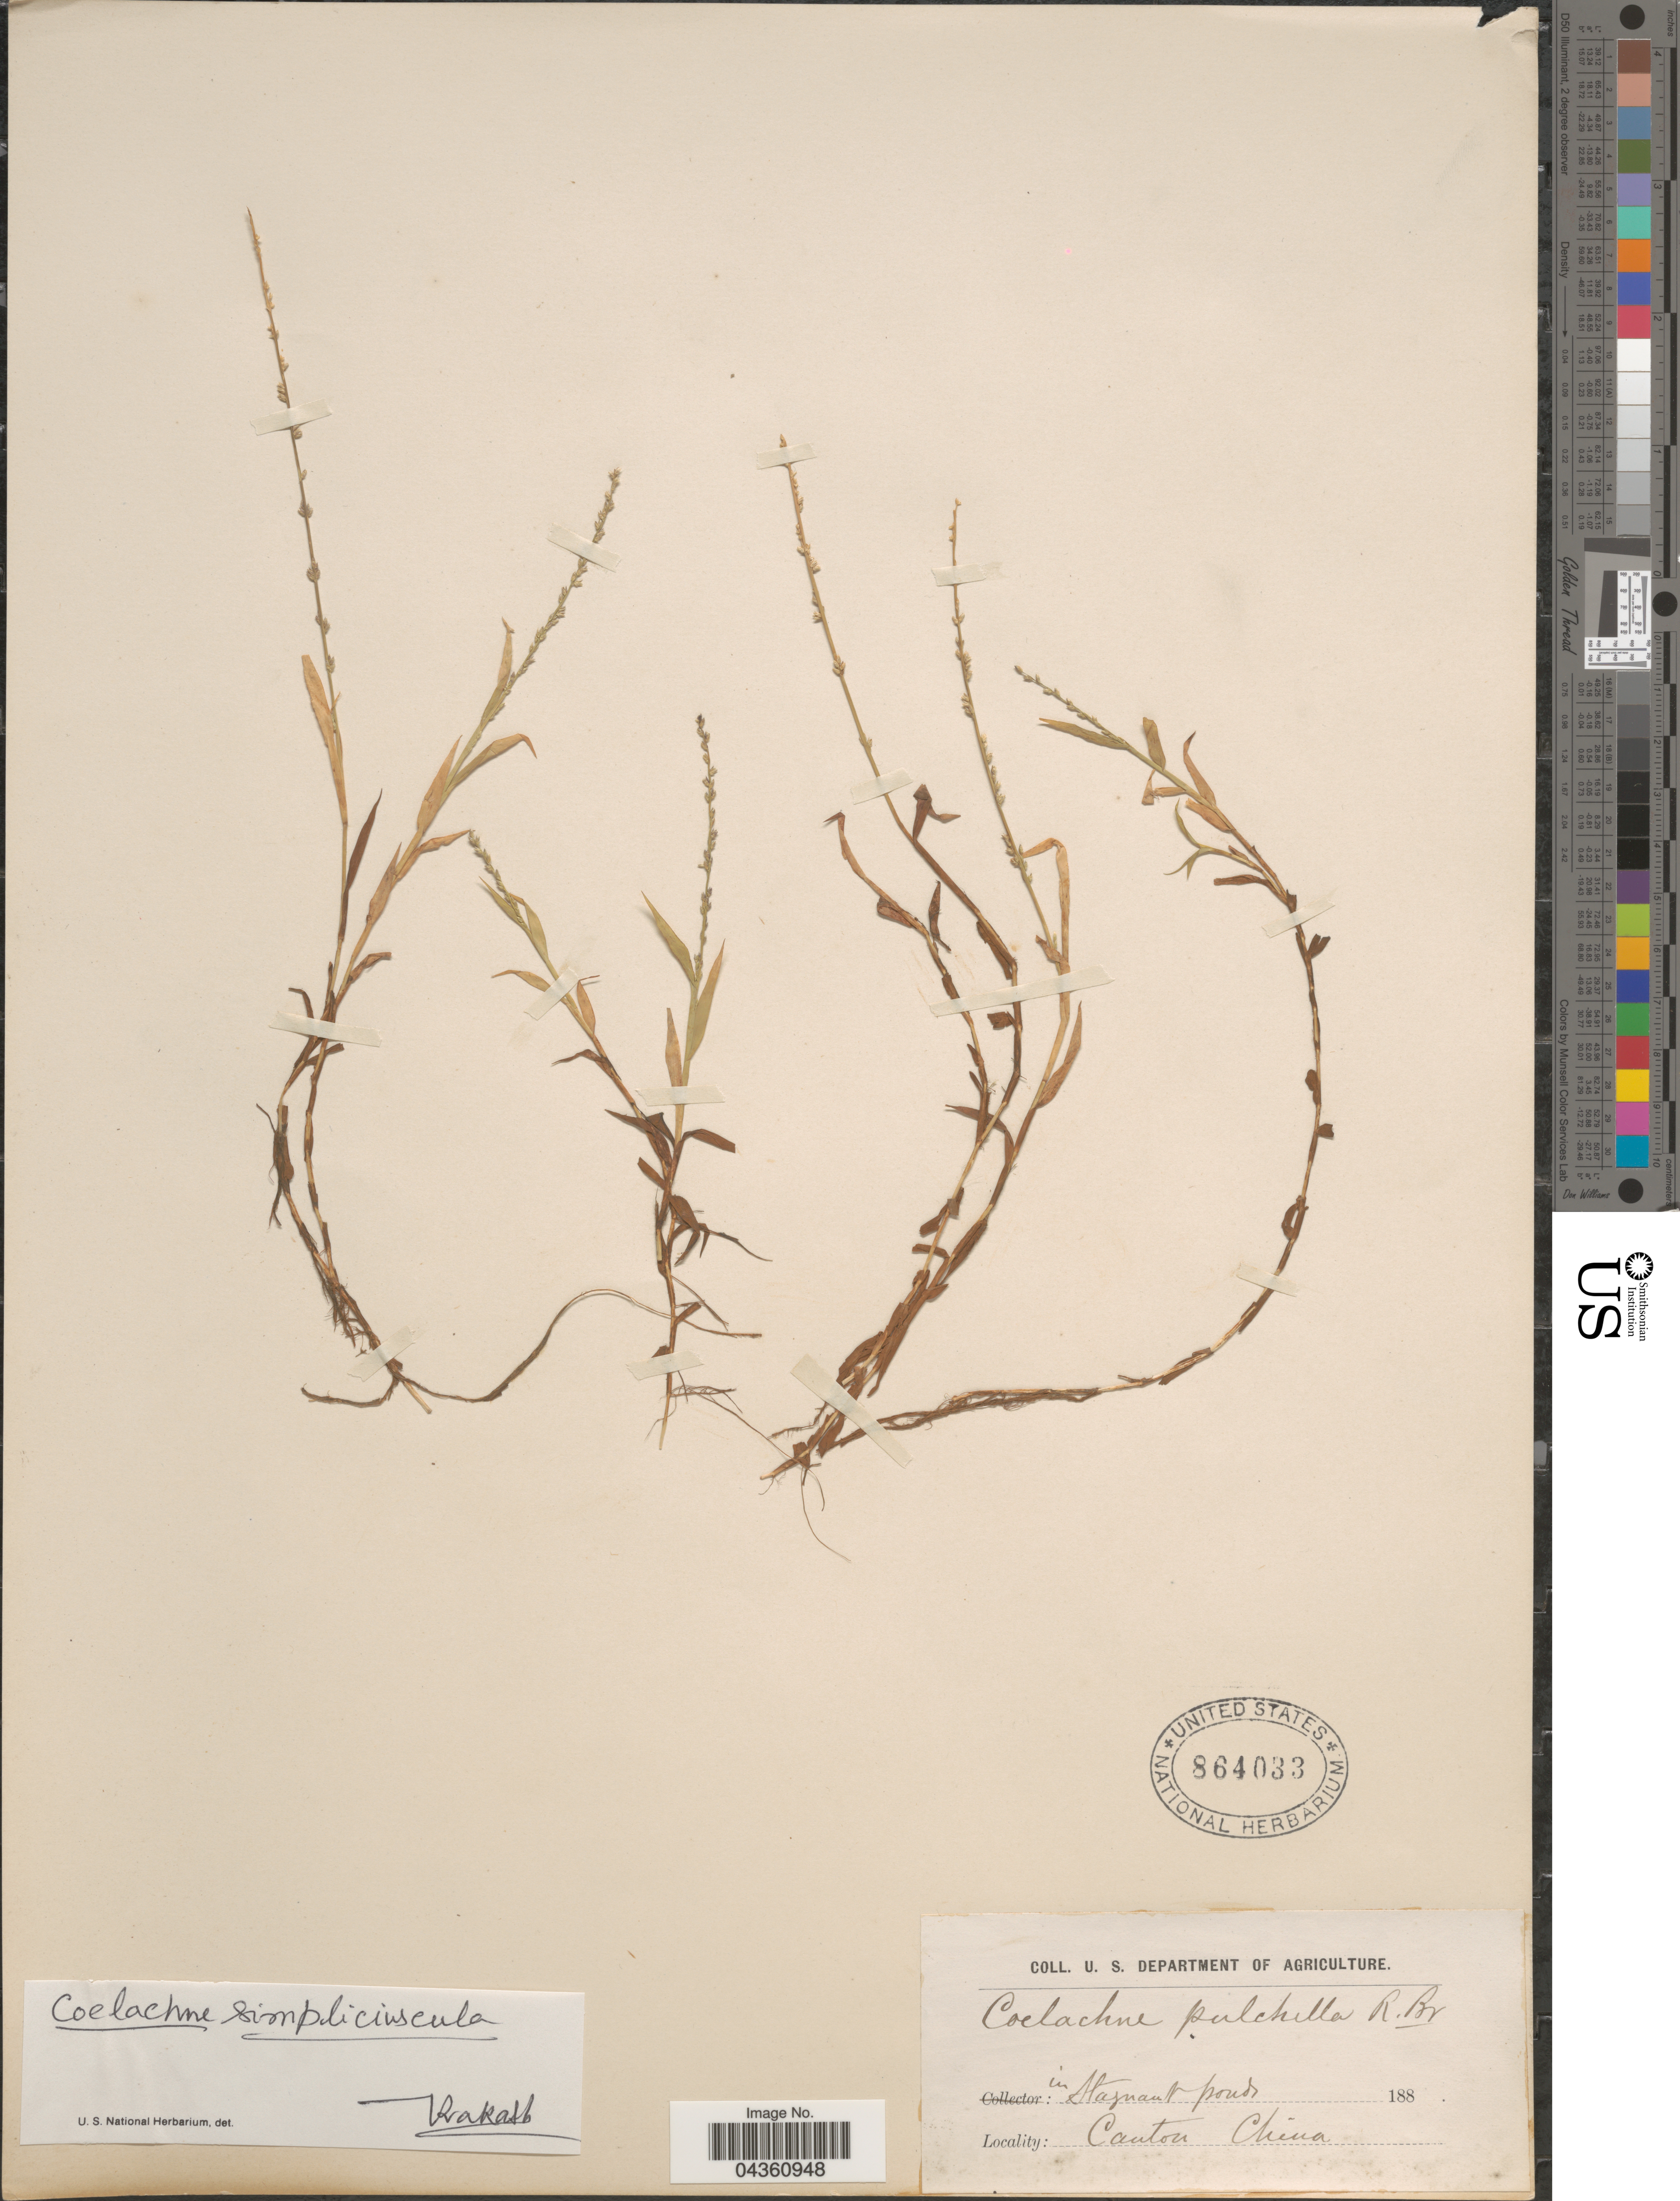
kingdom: Plantae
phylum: Tracheophyta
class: Liliopsida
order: Poales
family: Poaceae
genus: Coelachne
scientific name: Coelachne simpliciuscula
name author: (Wight & Arn. ex Steud.) Munro ex Benth.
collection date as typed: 188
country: China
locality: In Stagnant ponds. Canton China.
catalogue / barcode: US 864033